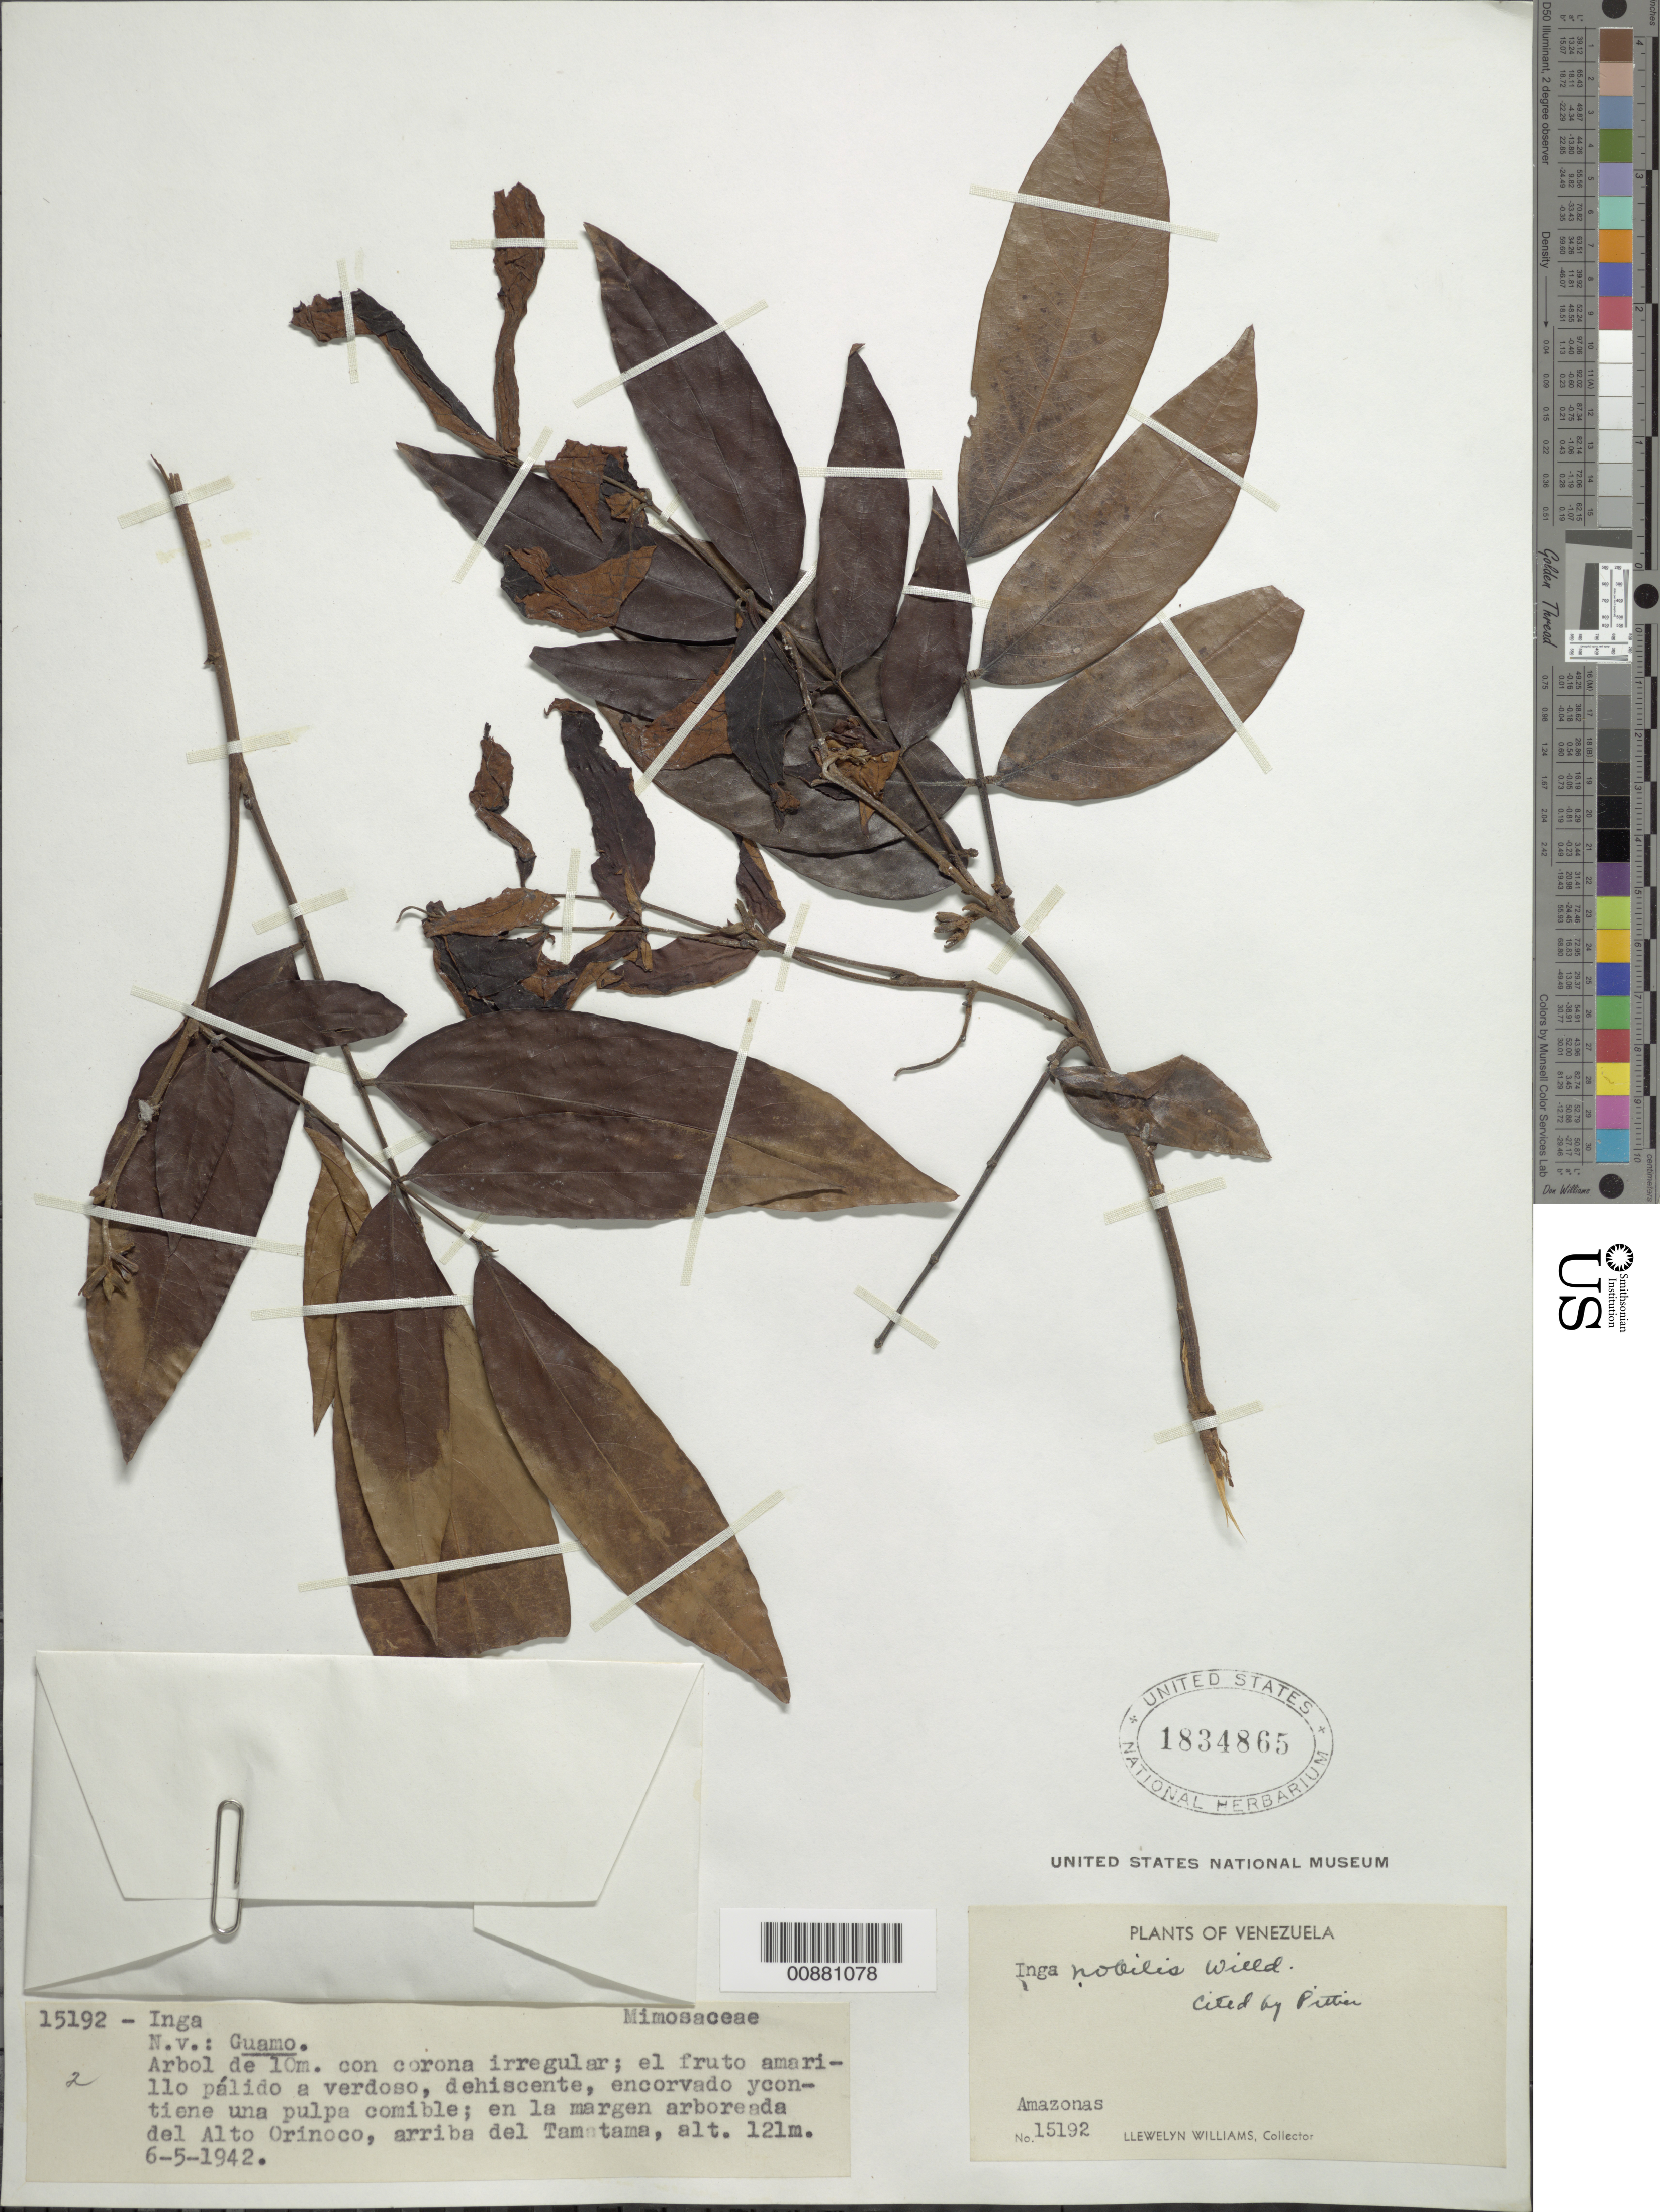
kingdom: Plantae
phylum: Tracheophyta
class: Magnoliopsida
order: Fabales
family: Fabaceae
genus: Inga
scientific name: Inga nobilis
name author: Willd.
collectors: Ll. Williams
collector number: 15192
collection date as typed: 6-May-42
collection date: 1942-05-06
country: Venezuela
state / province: Amazonas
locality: Tamatama, Alto Río Orinoco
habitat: Margen arboreada del rio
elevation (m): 121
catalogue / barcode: US 1834865